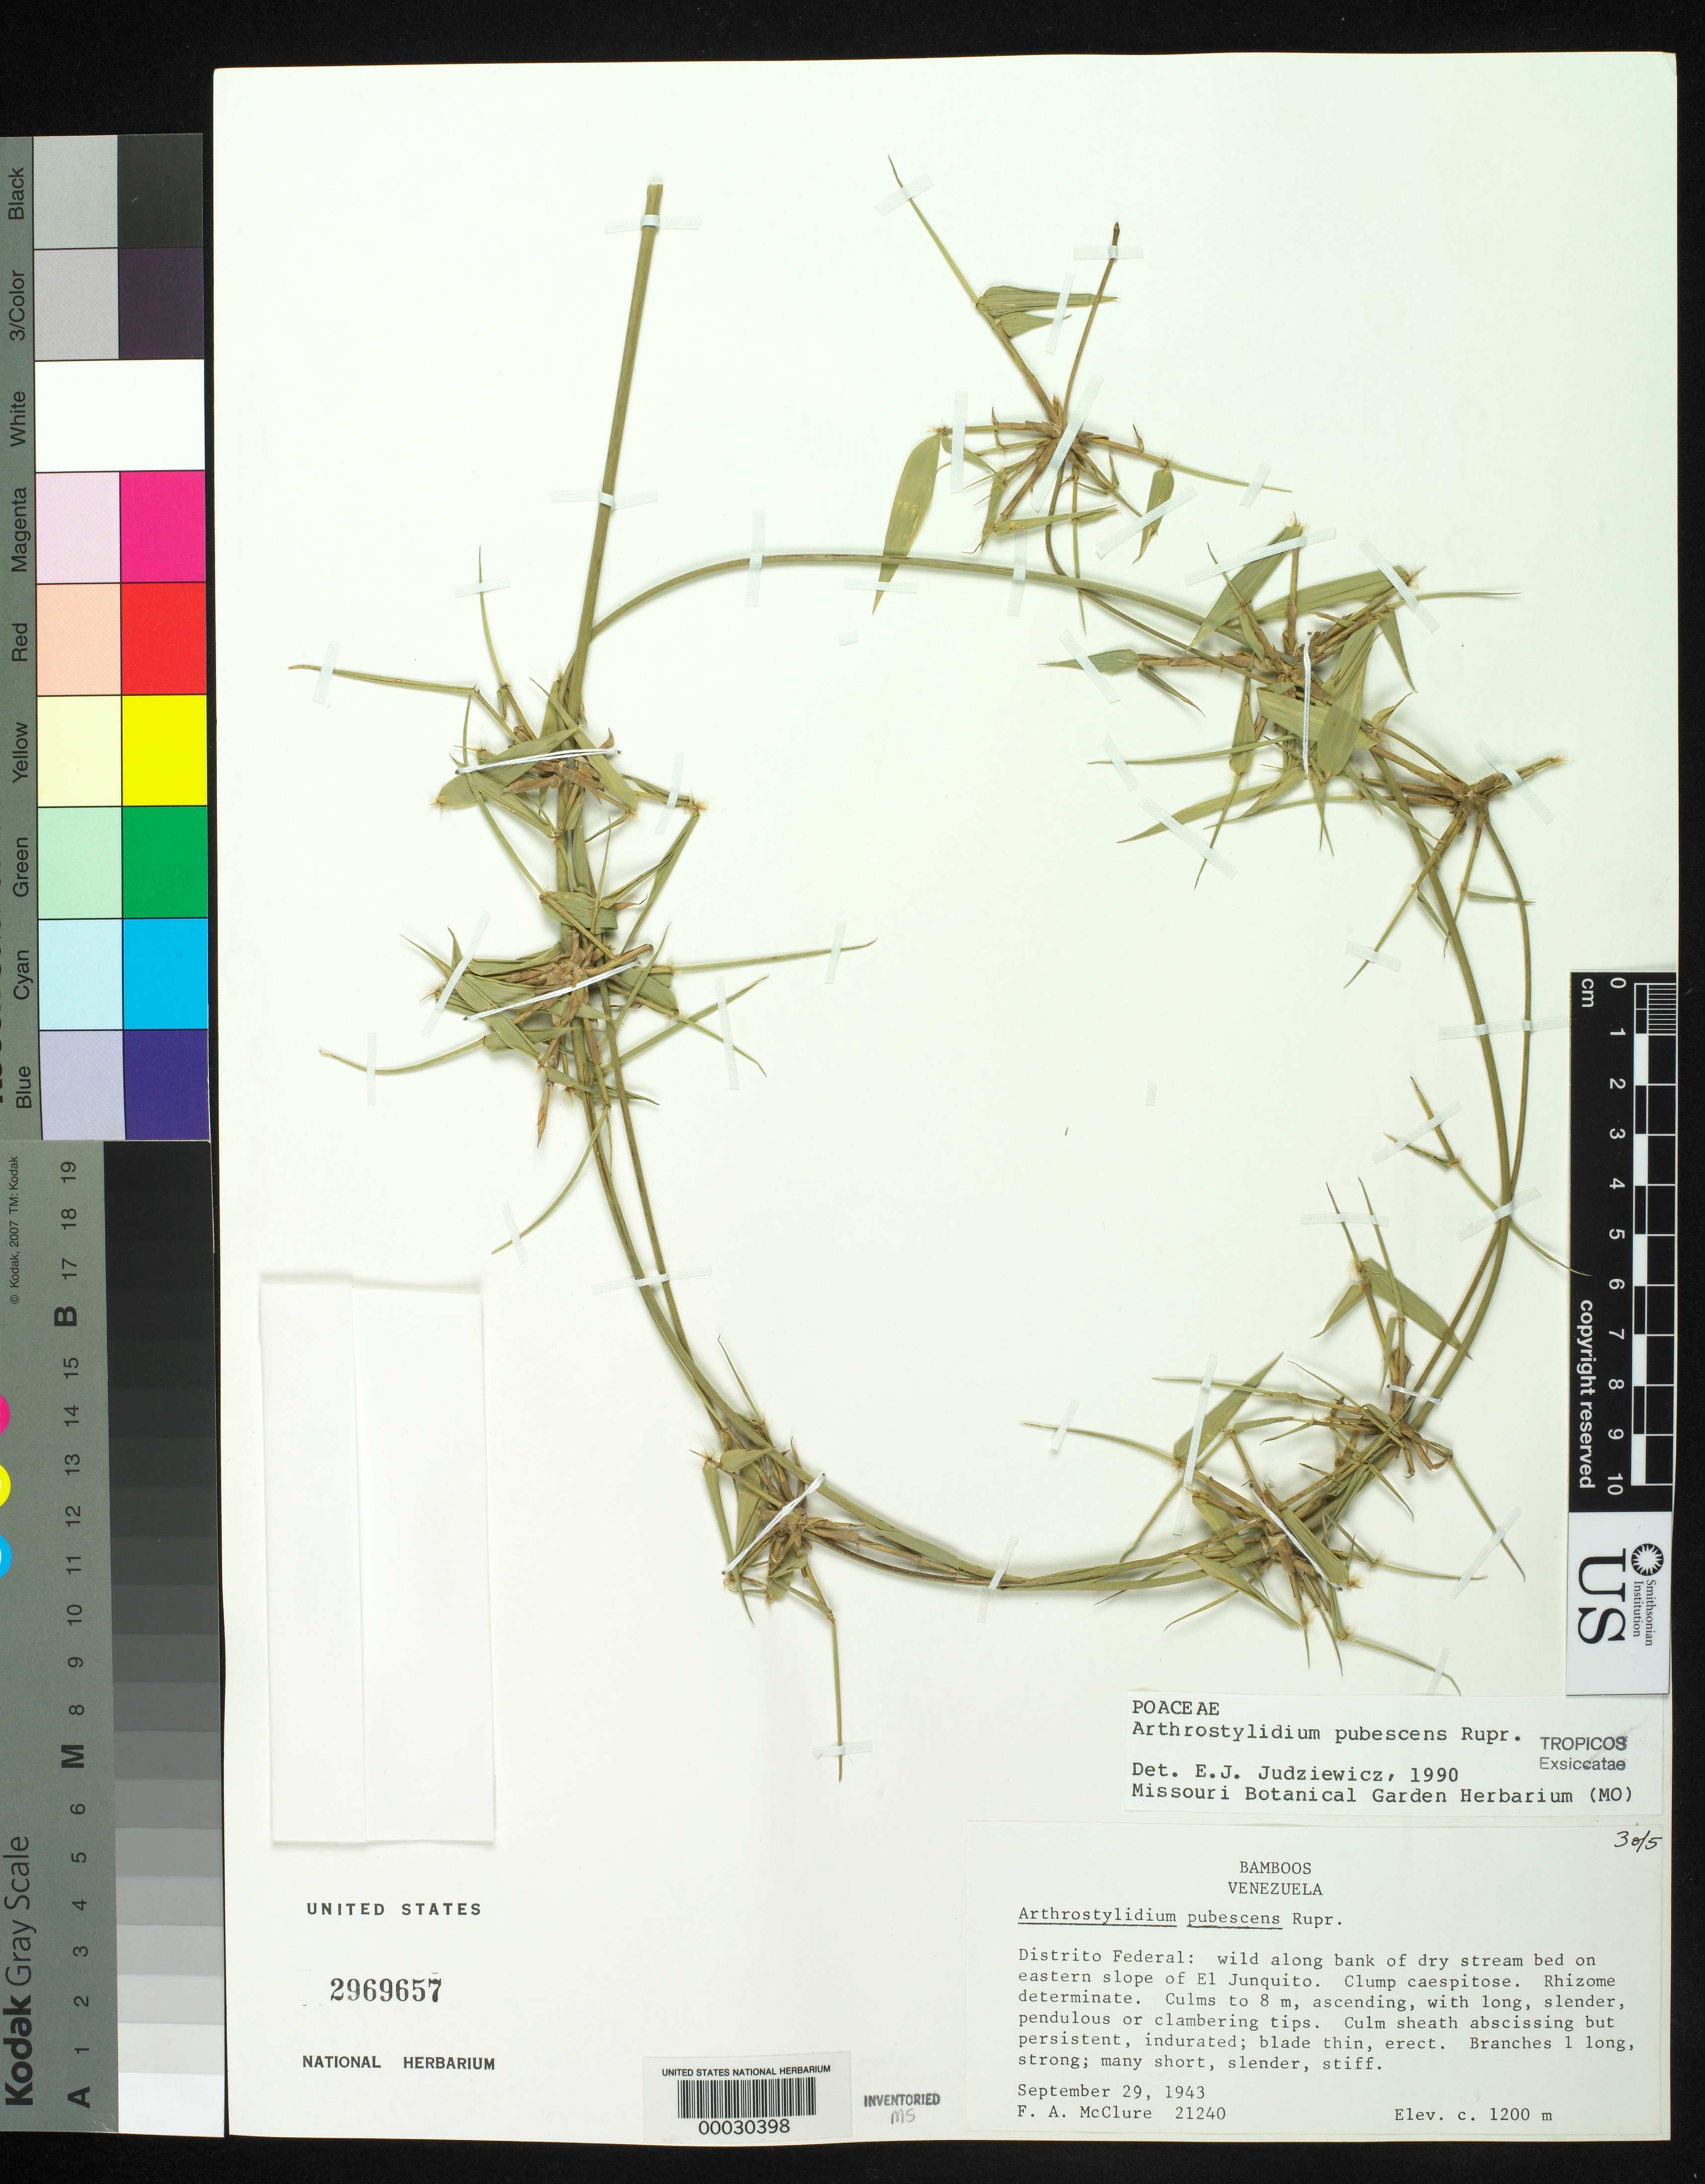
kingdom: Plantae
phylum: Tracheophyta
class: Liliopsida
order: Poales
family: Poaceae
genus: Arthrostylidium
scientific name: Arthrostylidium pubescens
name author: Rupr.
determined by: Judziewicz, E. J.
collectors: F. A. McClure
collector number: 21240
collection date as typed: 29 Sep 1943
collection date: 1943-09-29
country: Venezuela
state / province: Distrito Federal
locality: El junquito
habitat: Along bank of dry stream bed on slope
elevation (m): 1200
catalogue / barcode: US 2969657